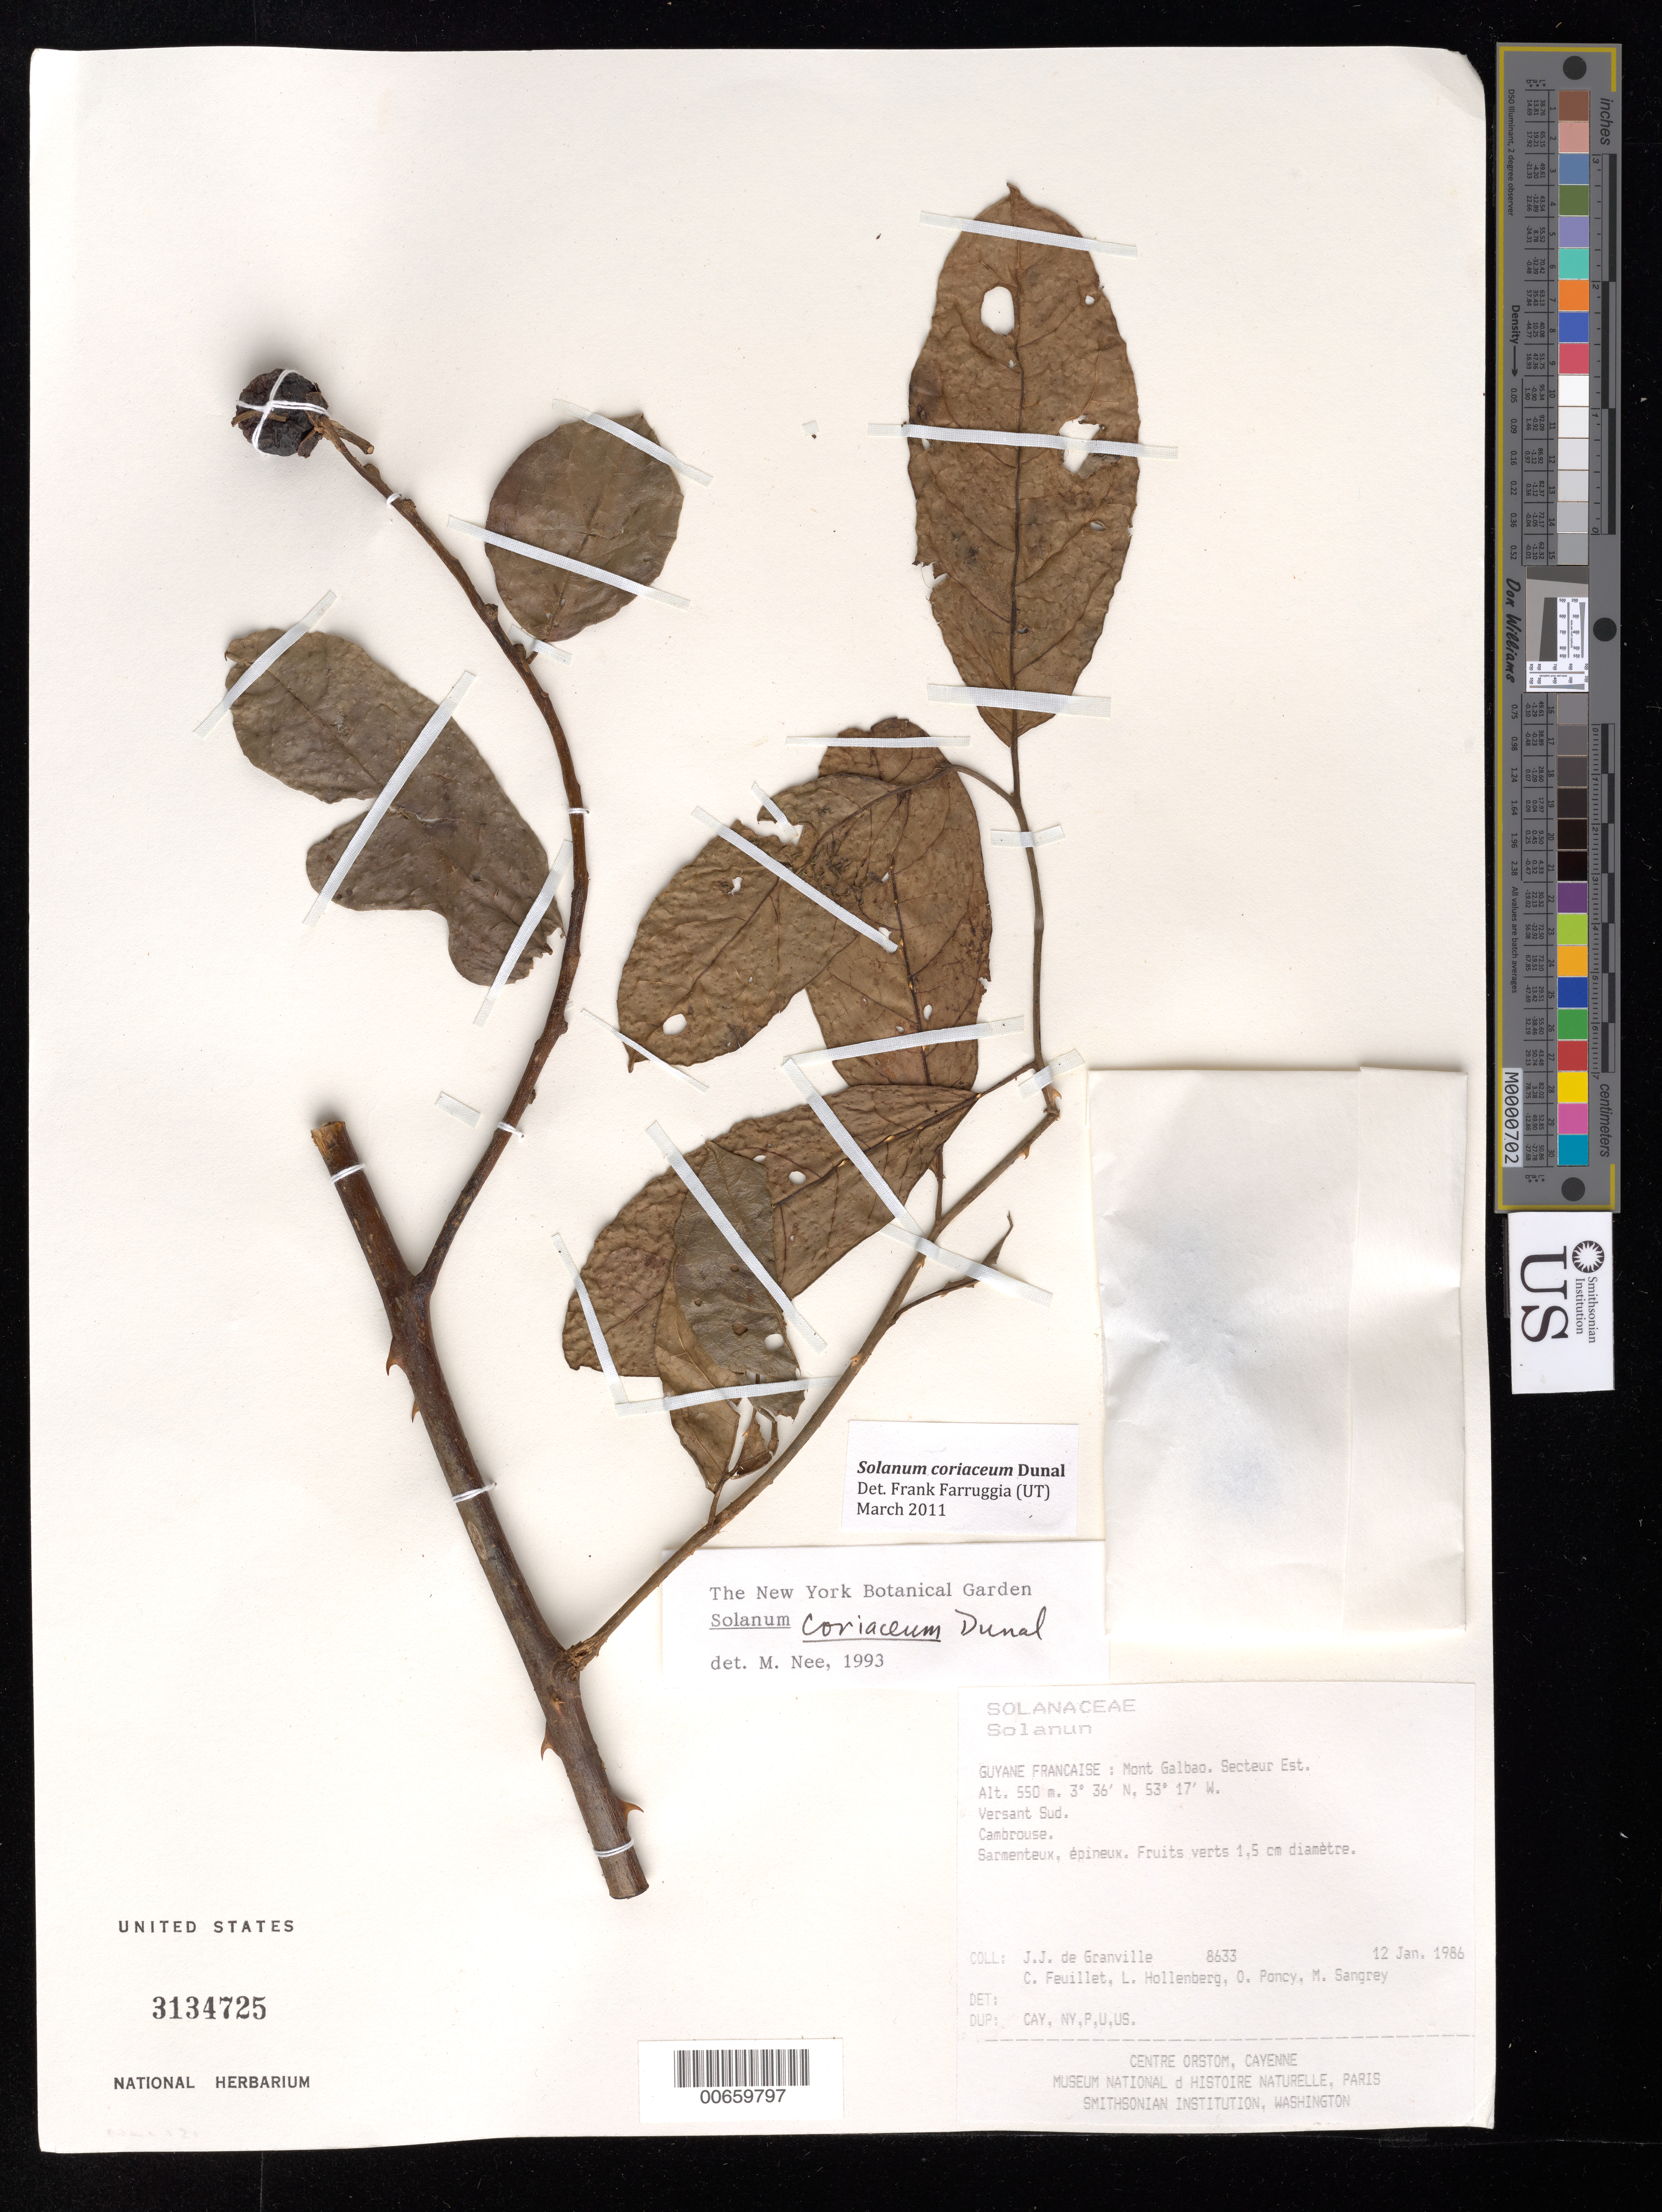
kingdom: Plantae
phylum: Tracheophyta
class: Magnoliopsida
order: Solanales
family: Solanaceae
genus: Solanum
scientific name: Solanum coriaceum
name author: Dunal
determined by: Nee, Michael H.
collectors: J.-J. de Granville, C. Feuillet, L. Hollenberg, O. Poncy & M. Sangrey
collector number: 8633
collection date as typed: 1 Jan 1986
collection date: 1986-01-01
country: French Guiana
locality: Mont Galbao. Secteur Est. Versant Sud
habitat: Cambrouse.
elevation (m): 550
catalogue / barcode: US 3134725